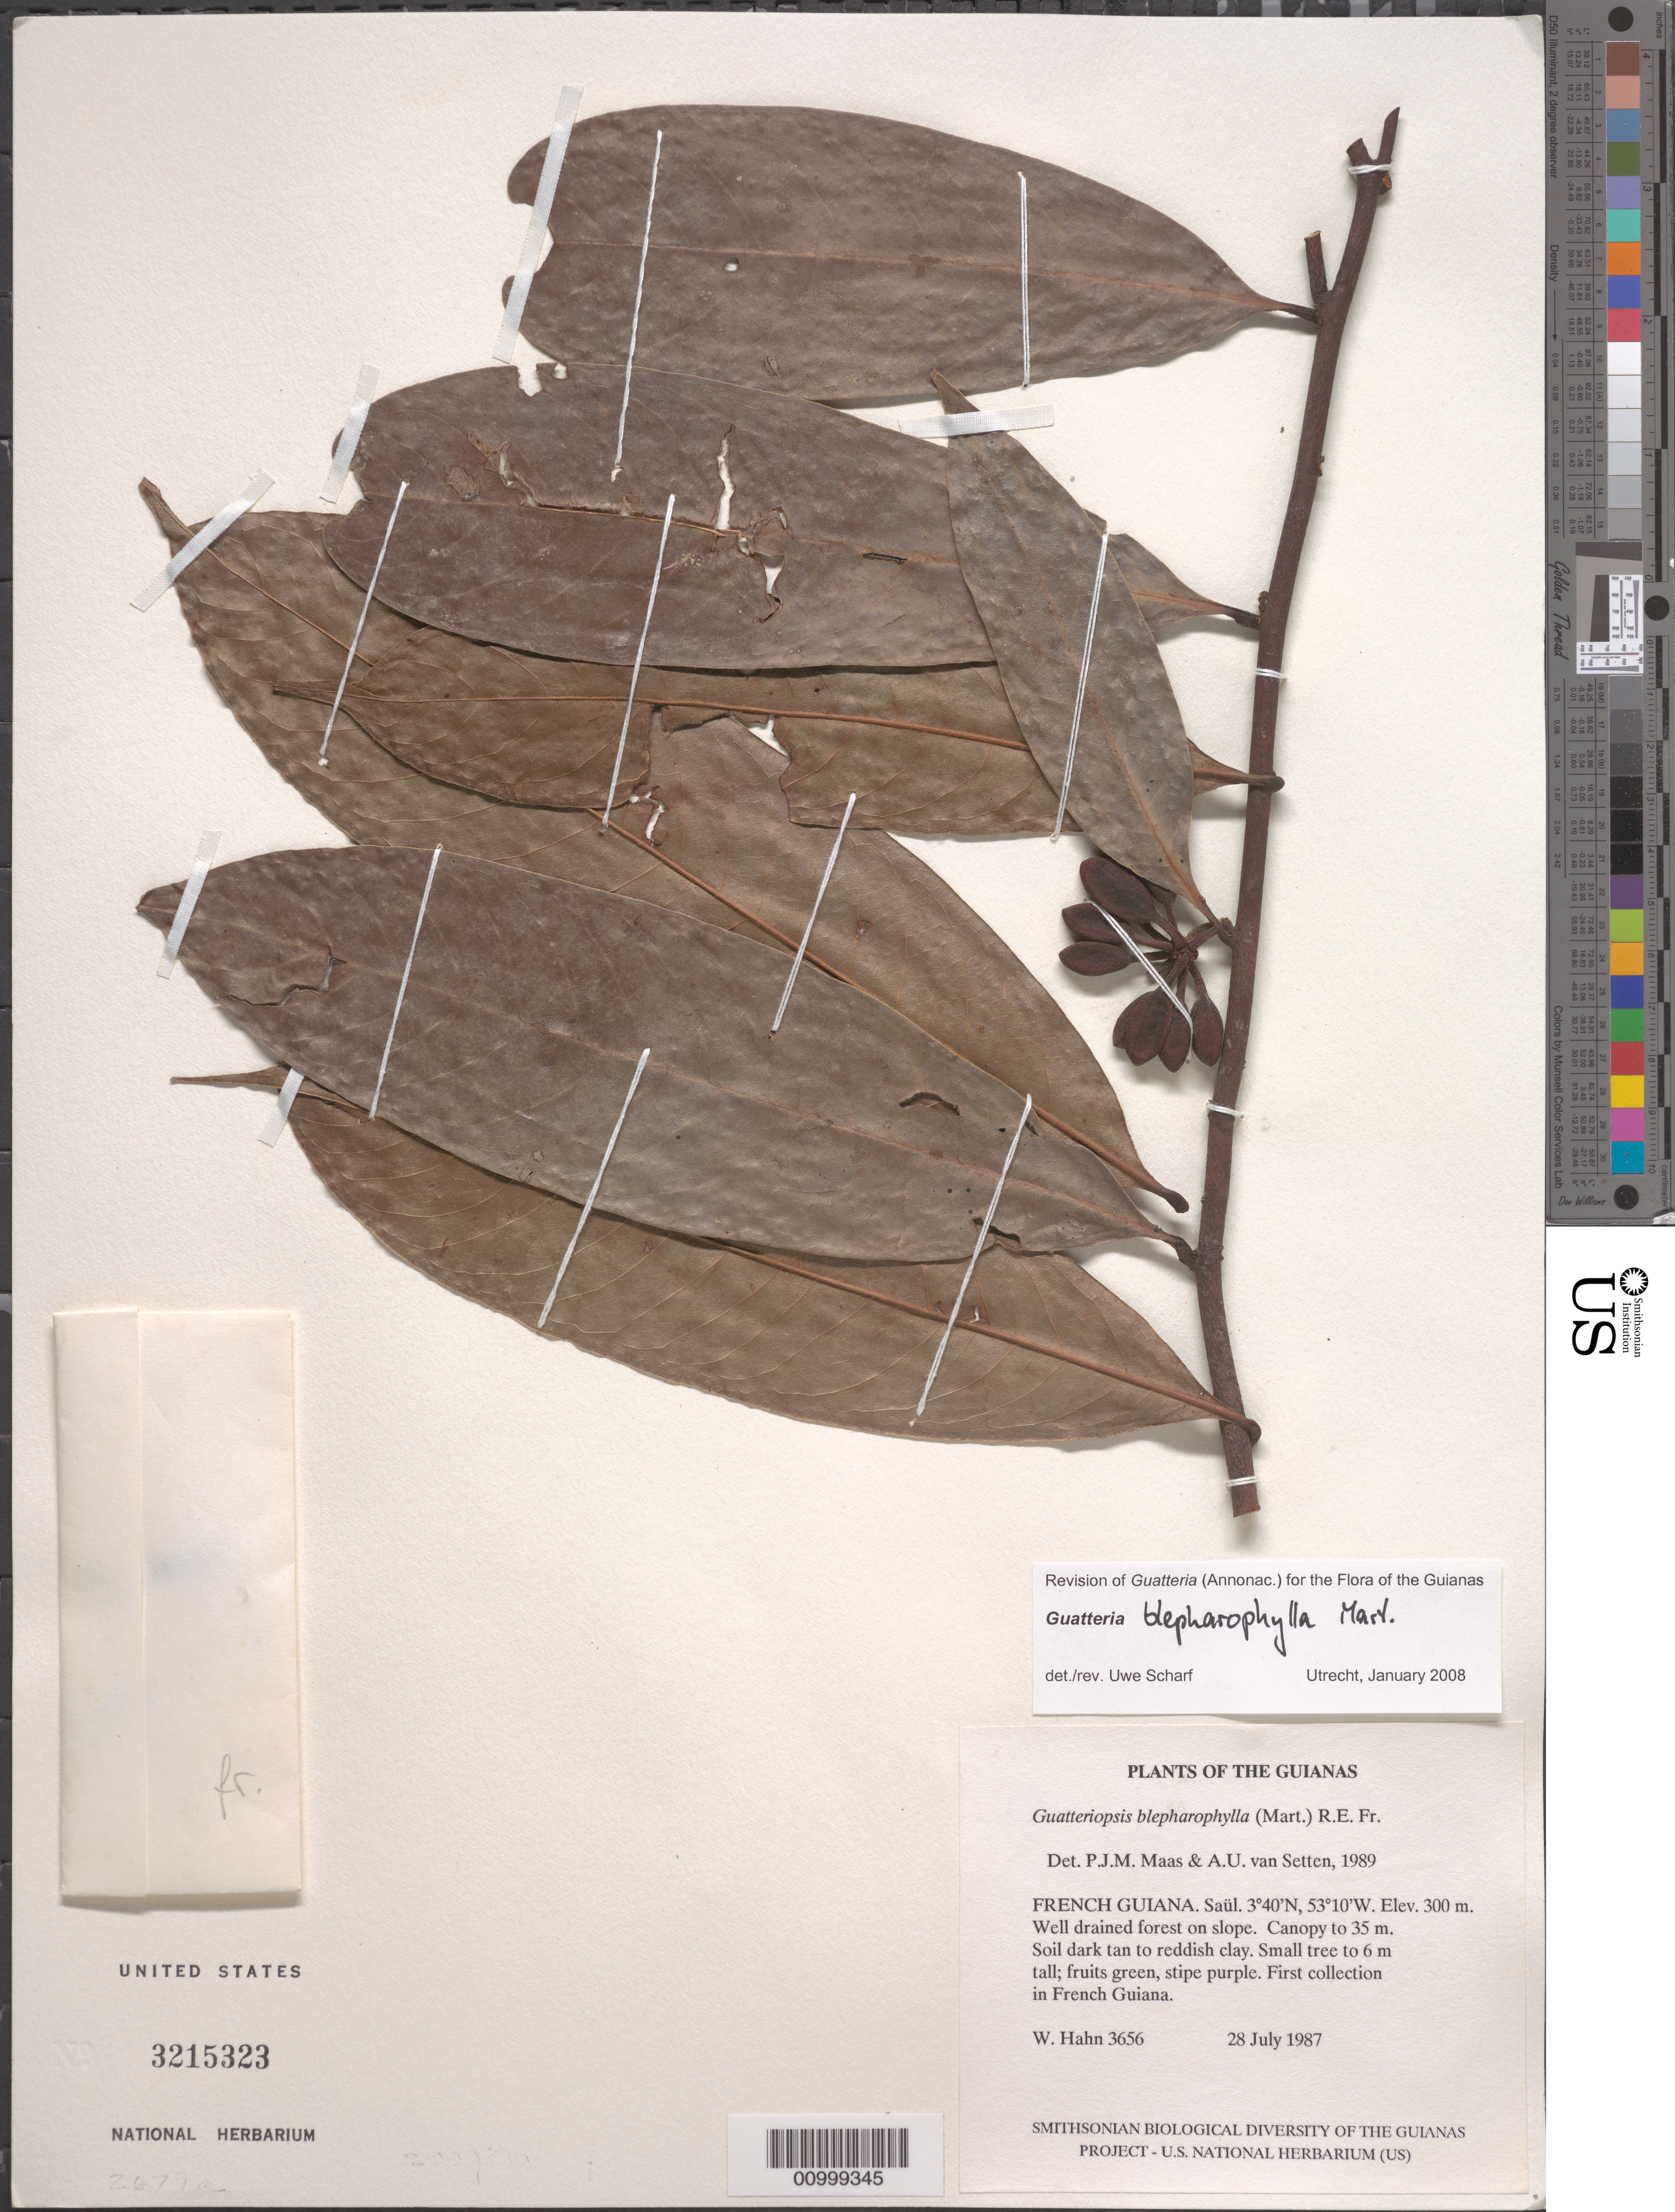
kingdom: Plantae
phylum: Tracheophyta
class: Magnoliopsida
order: Magnoliales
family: Annonaceae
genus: Guatteria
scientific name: Guatteria blepharophylla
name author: Mart.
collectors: W. Hahn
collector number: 3656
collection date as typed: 28 July 1987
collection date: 1987-07-28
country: French Guiana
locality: Saül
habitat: Well drained forest on slope. Canopy to 35 m. Soil dark tan to reddish clay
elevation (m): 300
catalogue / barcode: US 3215323